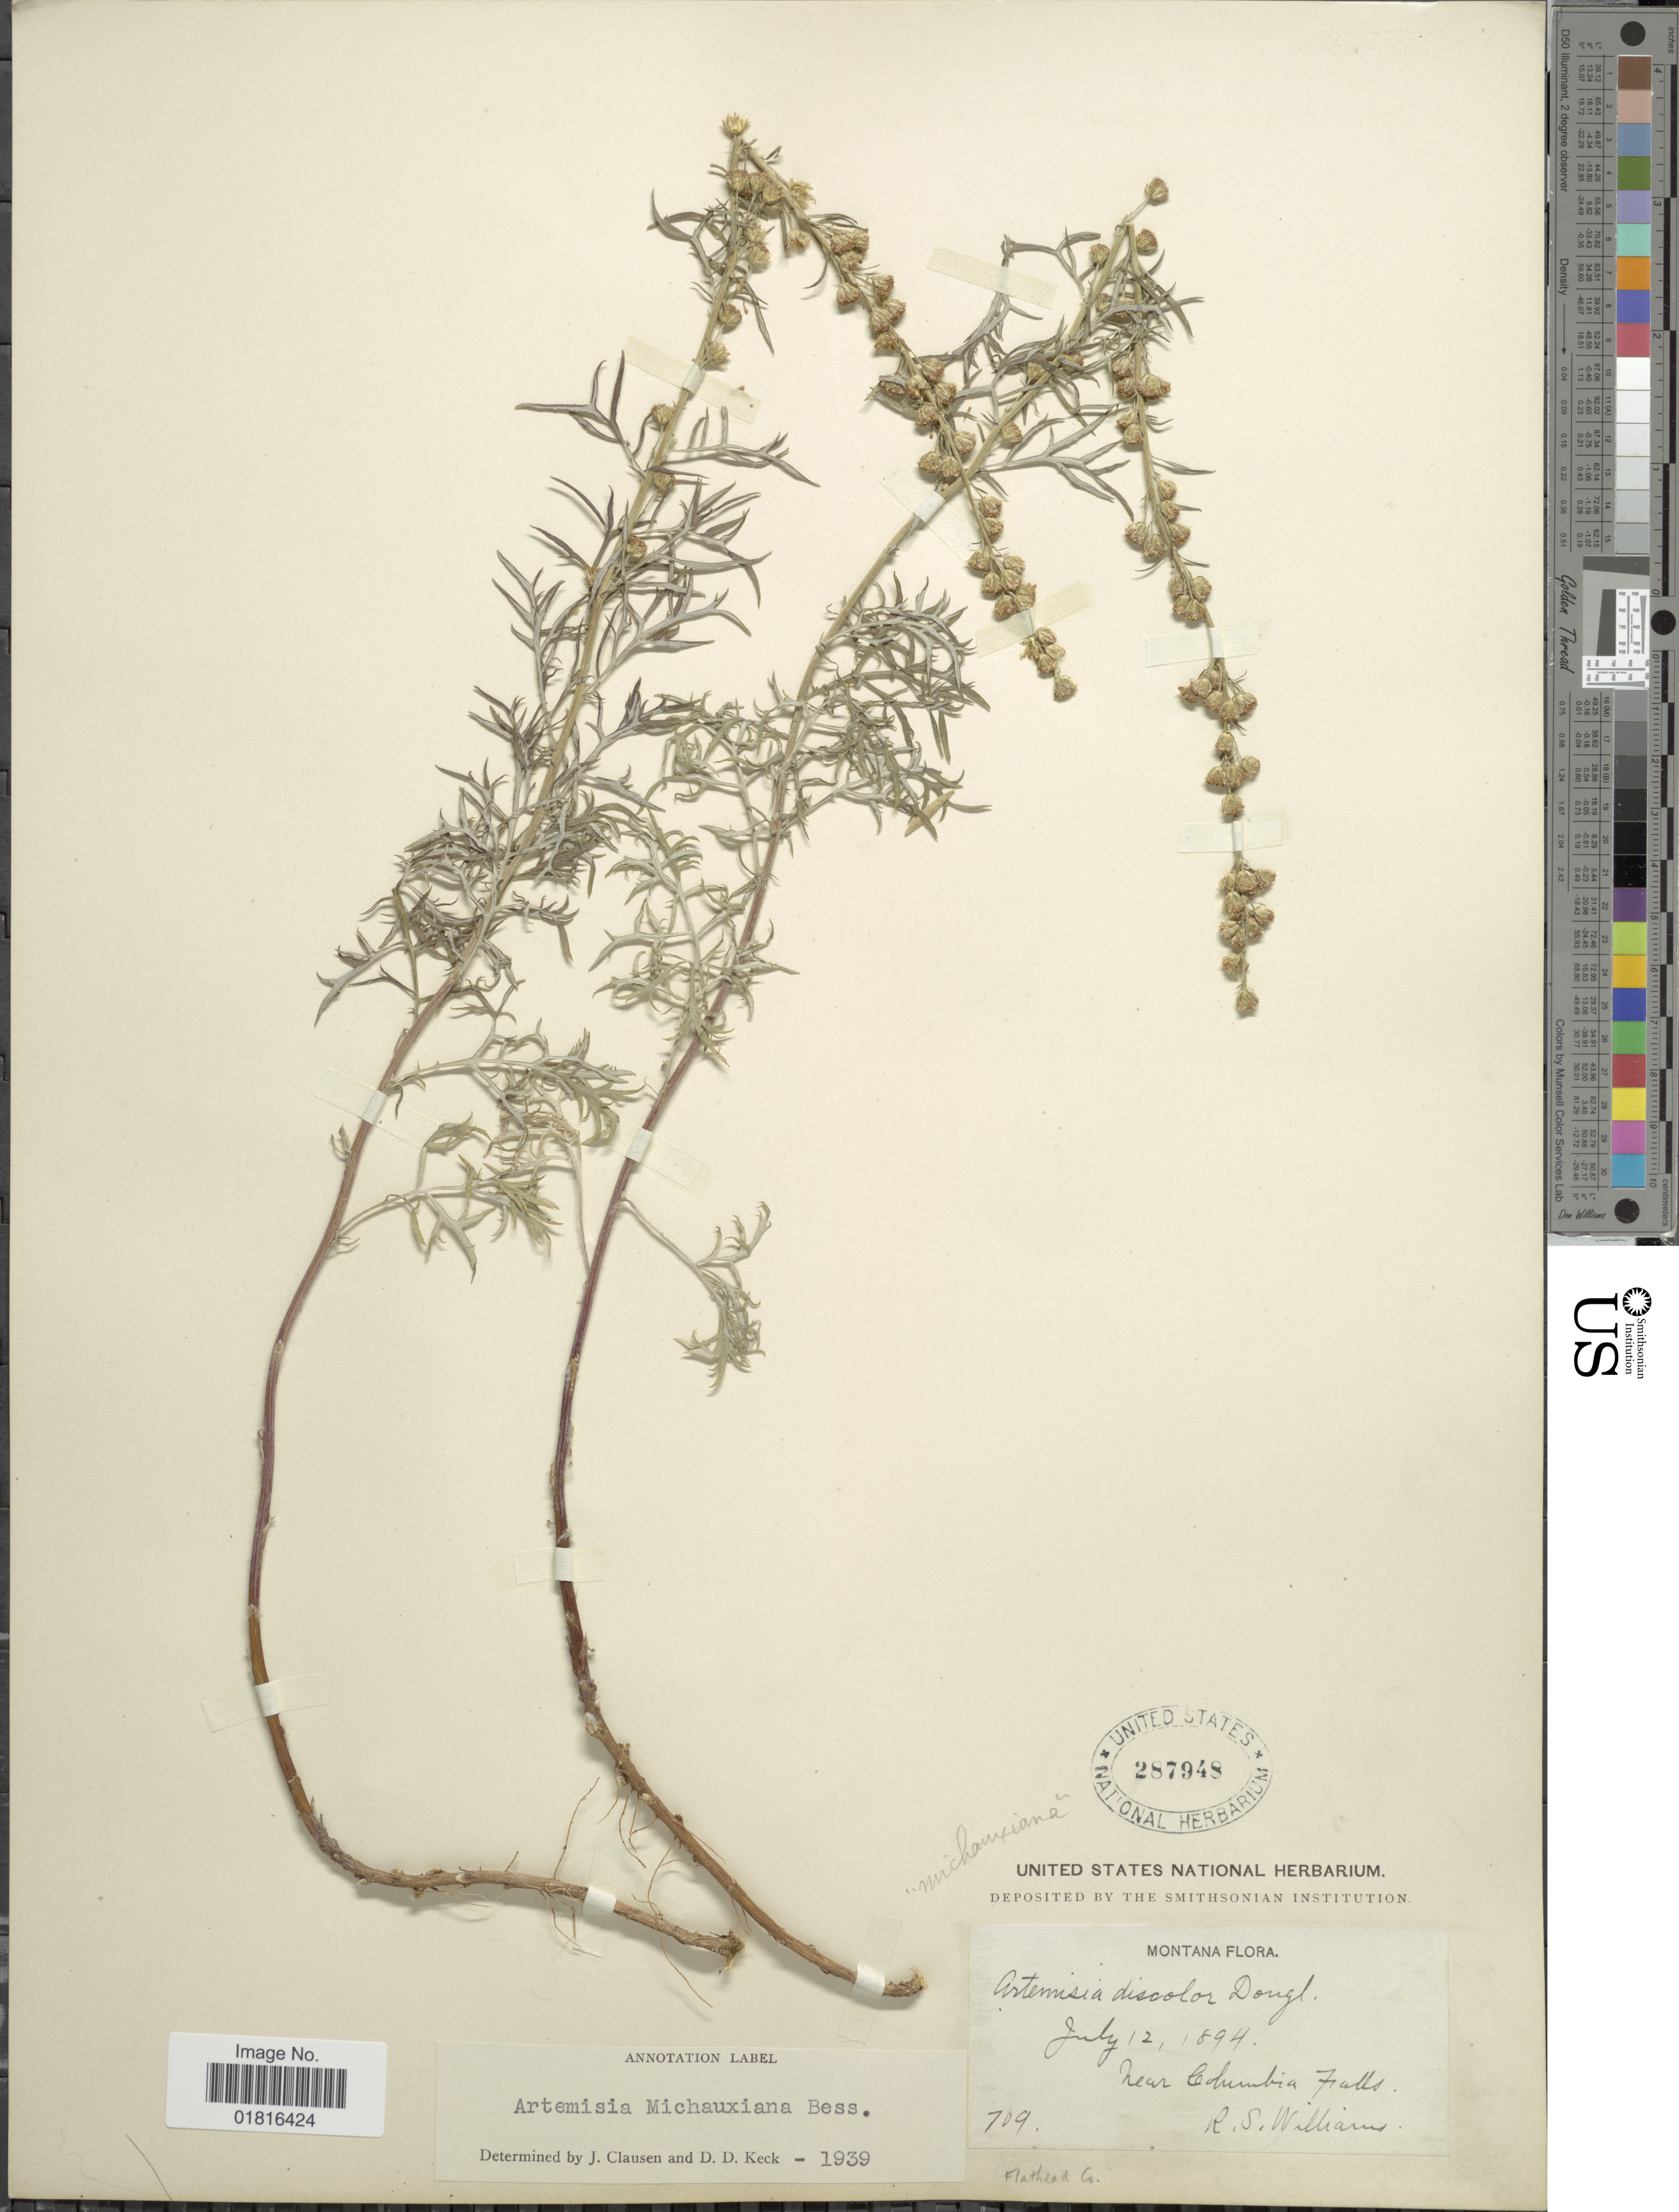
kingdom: Plantae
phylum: Tracheophyta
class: Magnoliopsida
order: Asterales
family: Asteraceae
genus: Artemisia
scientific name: Artemisia michauxiana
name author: Besser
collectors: R. S. Williams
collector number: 709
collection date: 1894-07-12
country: United States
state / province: Montana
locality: Near Columbia Falls, Flathead Co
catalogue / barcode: US 287948